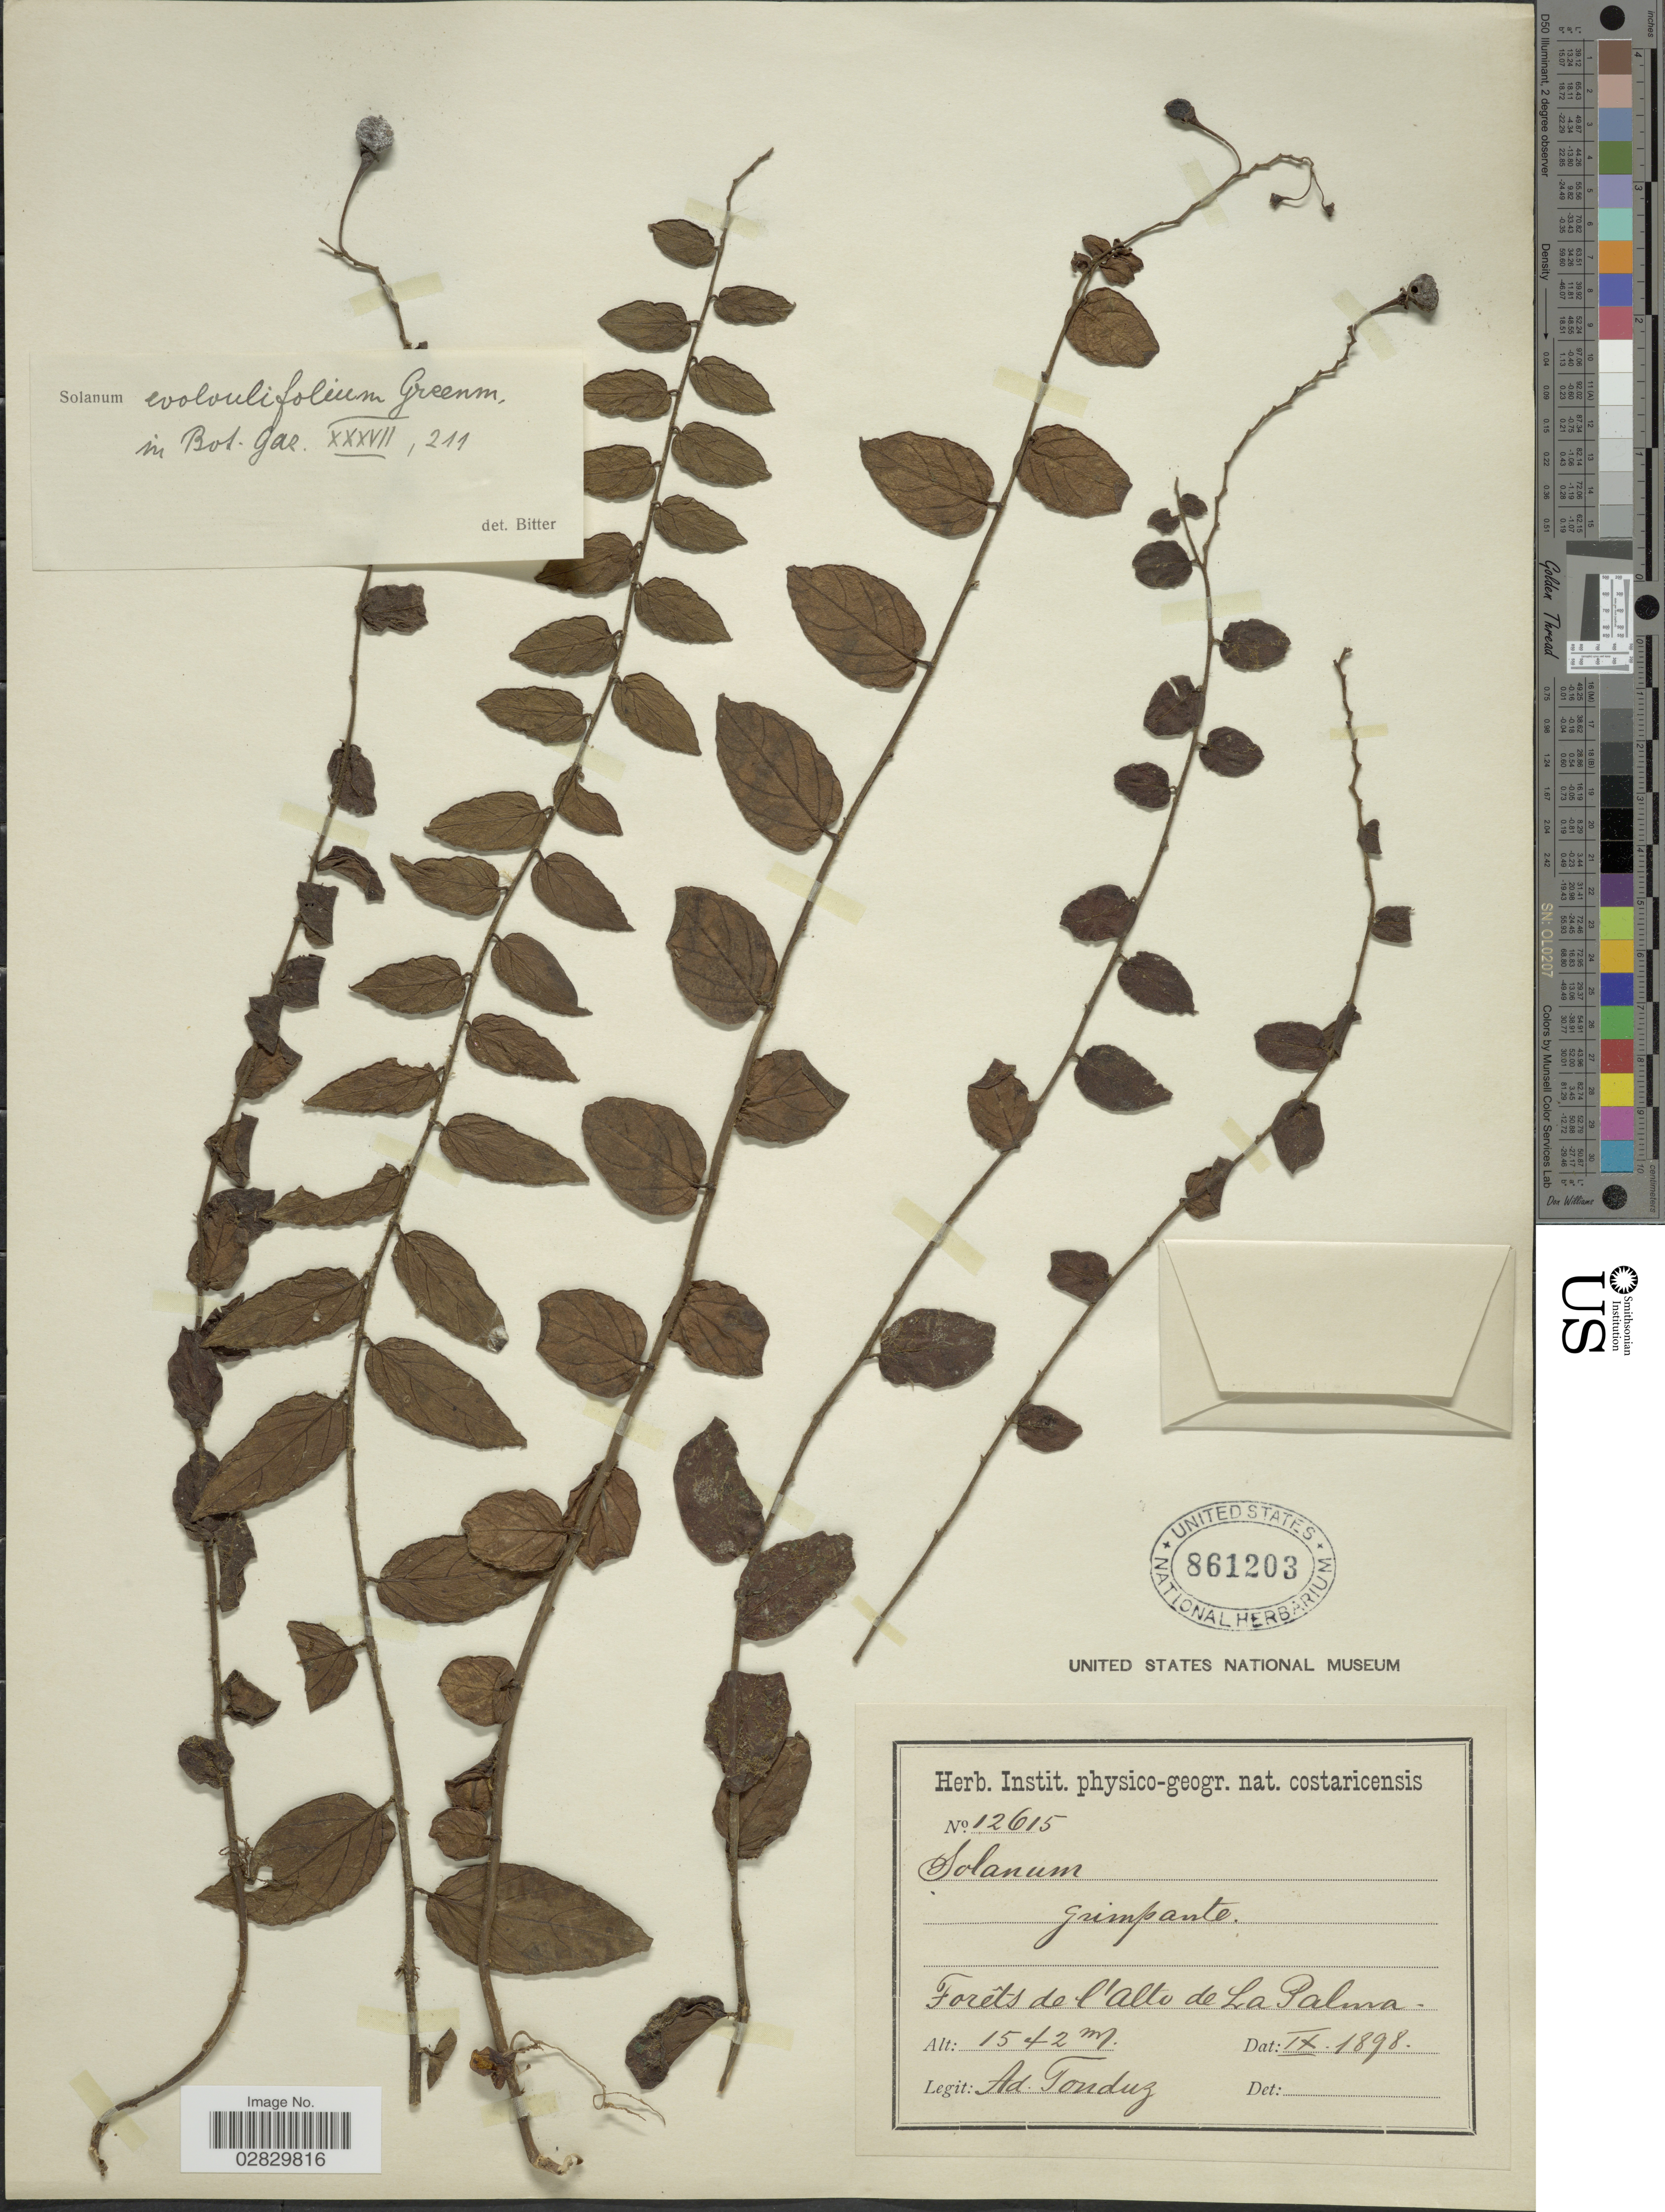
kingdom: Plantae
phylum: Tracheophyta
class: Magnoliopsida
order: Solanales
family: Solanaceae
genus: Solanum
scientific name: Solanum evolvulifolium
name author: Greenm. ex Donn. Sm.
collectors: A. Tonduz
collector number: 12615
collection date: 1898-09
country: Costa Rica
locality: Forêts de l'Alto de La Palma.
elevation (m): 1542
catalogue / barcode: US 861203